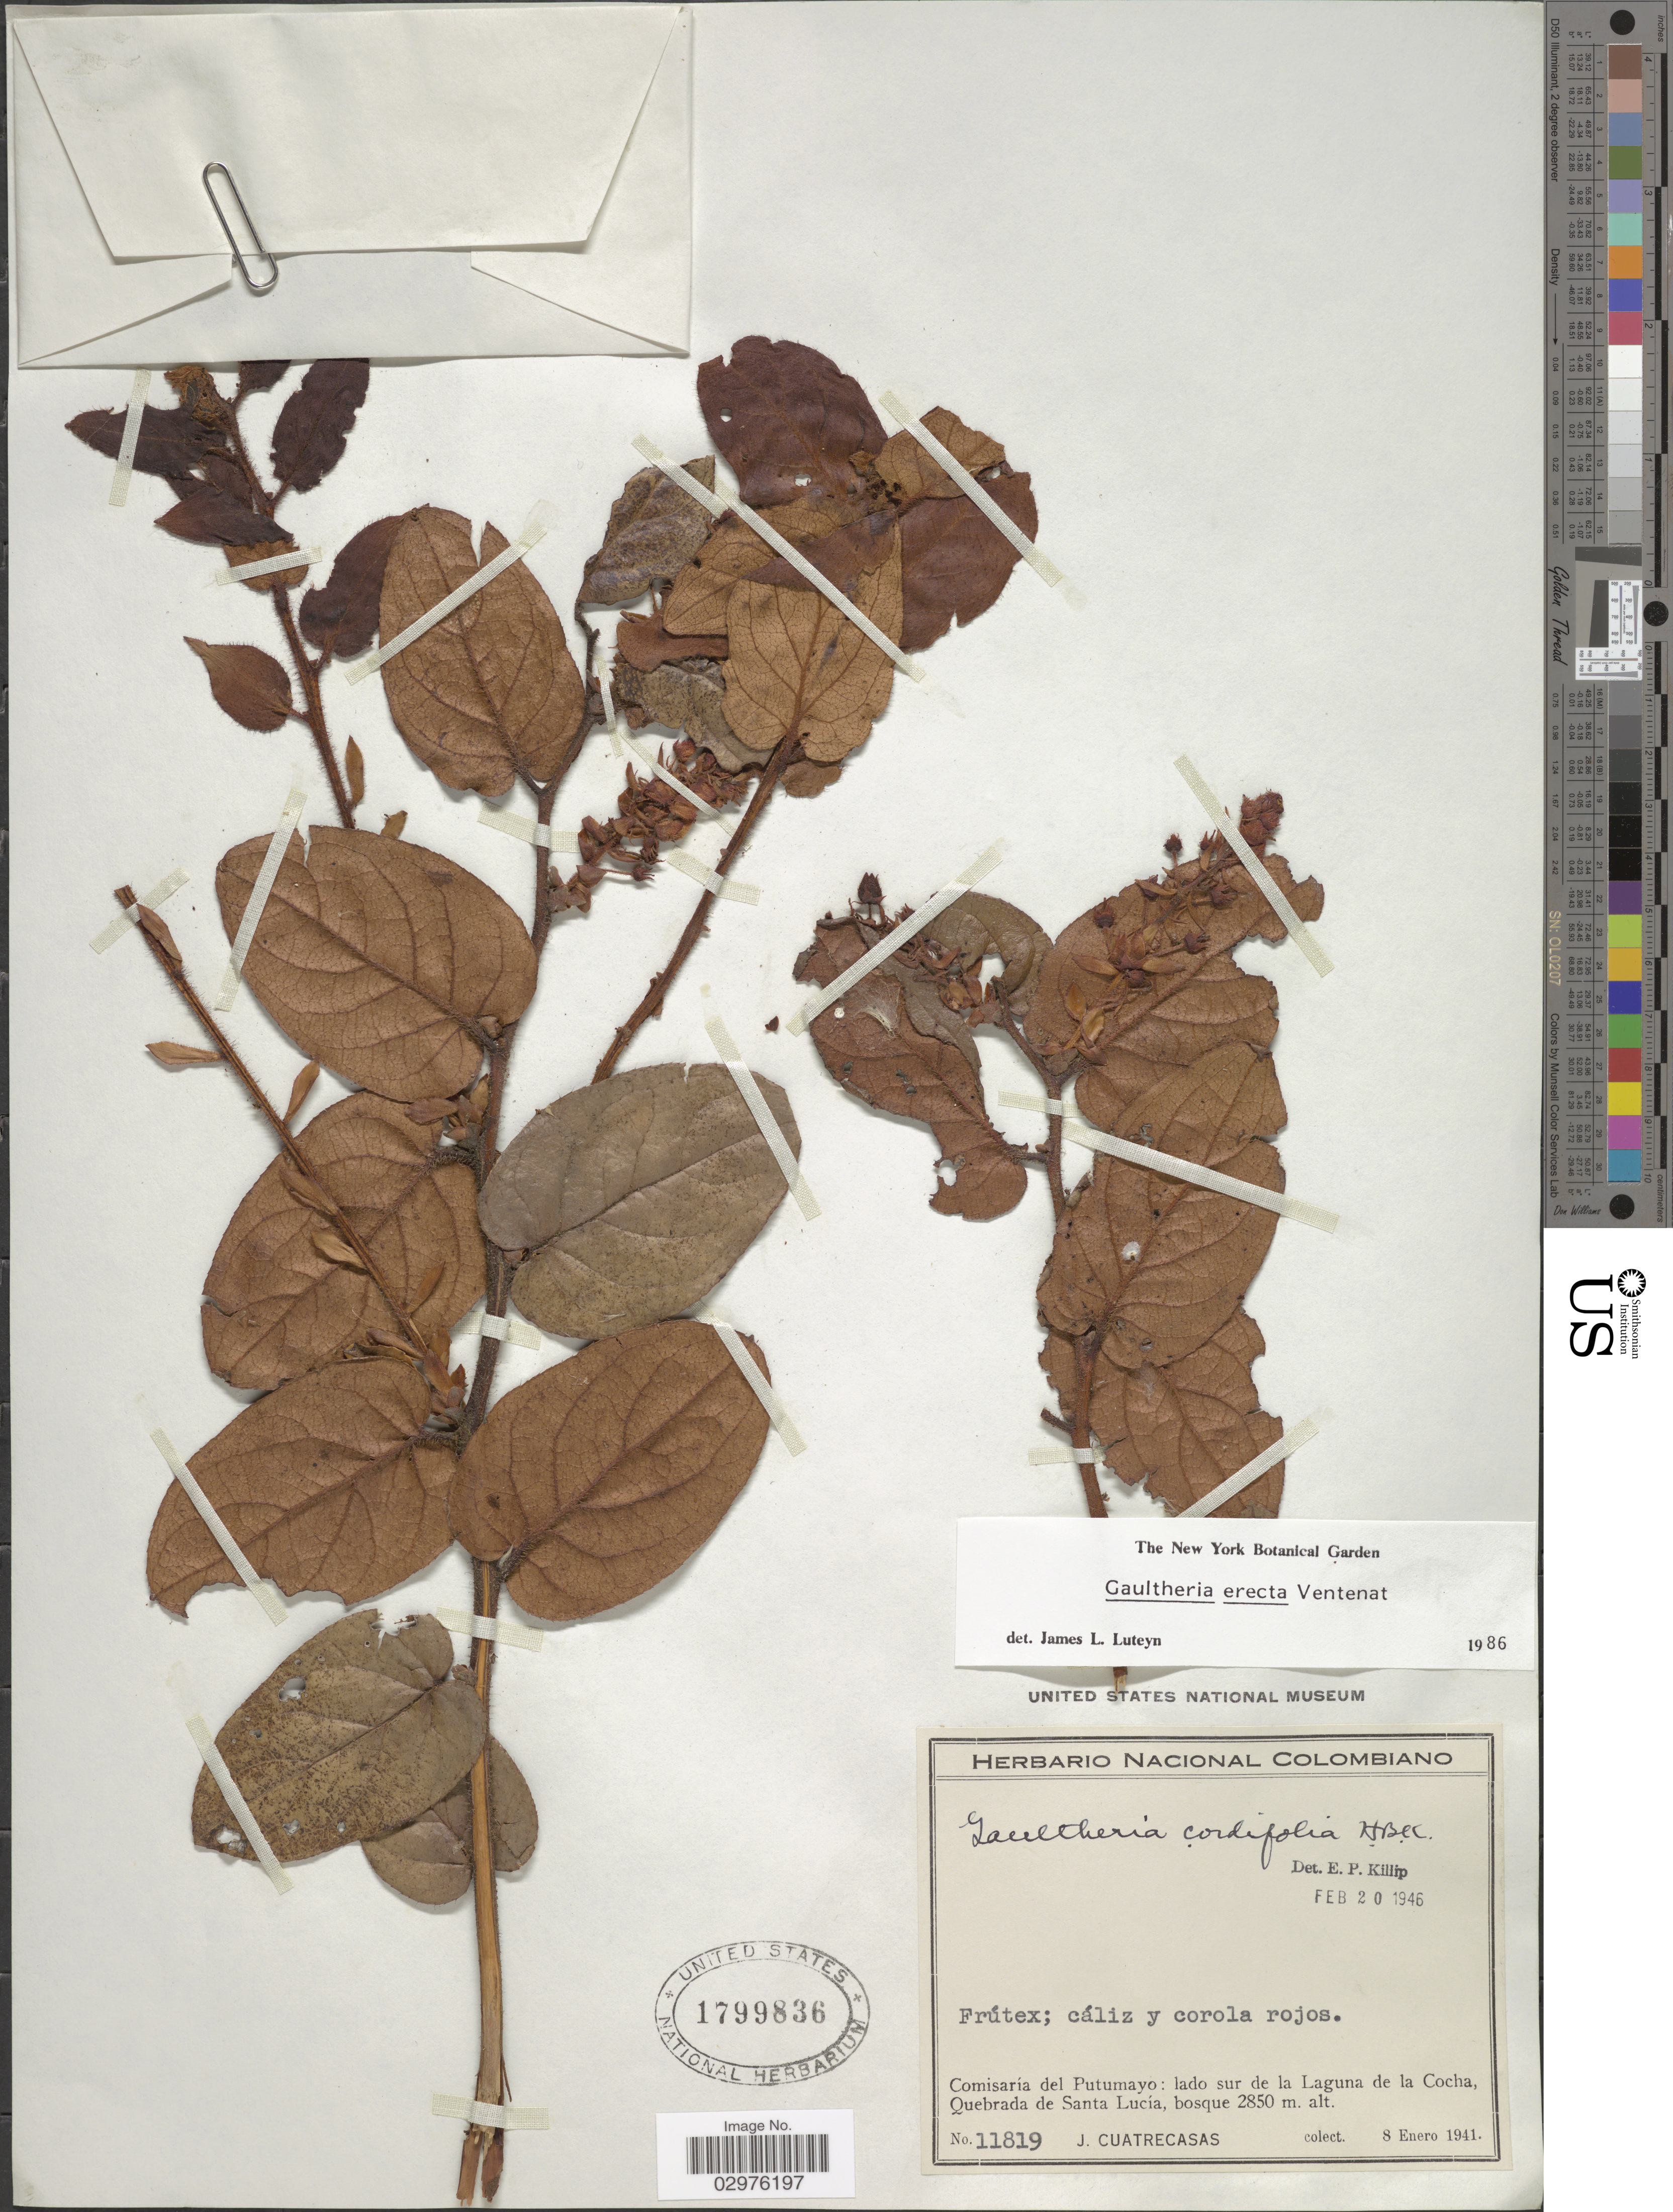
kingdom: Plantae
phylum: Tracheophyta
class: Magnoliopsida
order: Ericales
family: Ericaceae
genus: Gaultheria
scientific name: Gaultheria erecta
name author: Vent.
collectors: J. Cuatrecasas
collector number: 11819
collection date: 1941-01-08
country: Colombia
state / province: Putumayo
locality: Comisaría del Putumayo: lado sur de la Laguna de la Cocha, Quebrada de Santa Lucía.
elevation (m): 2850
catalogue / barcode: US 1799836